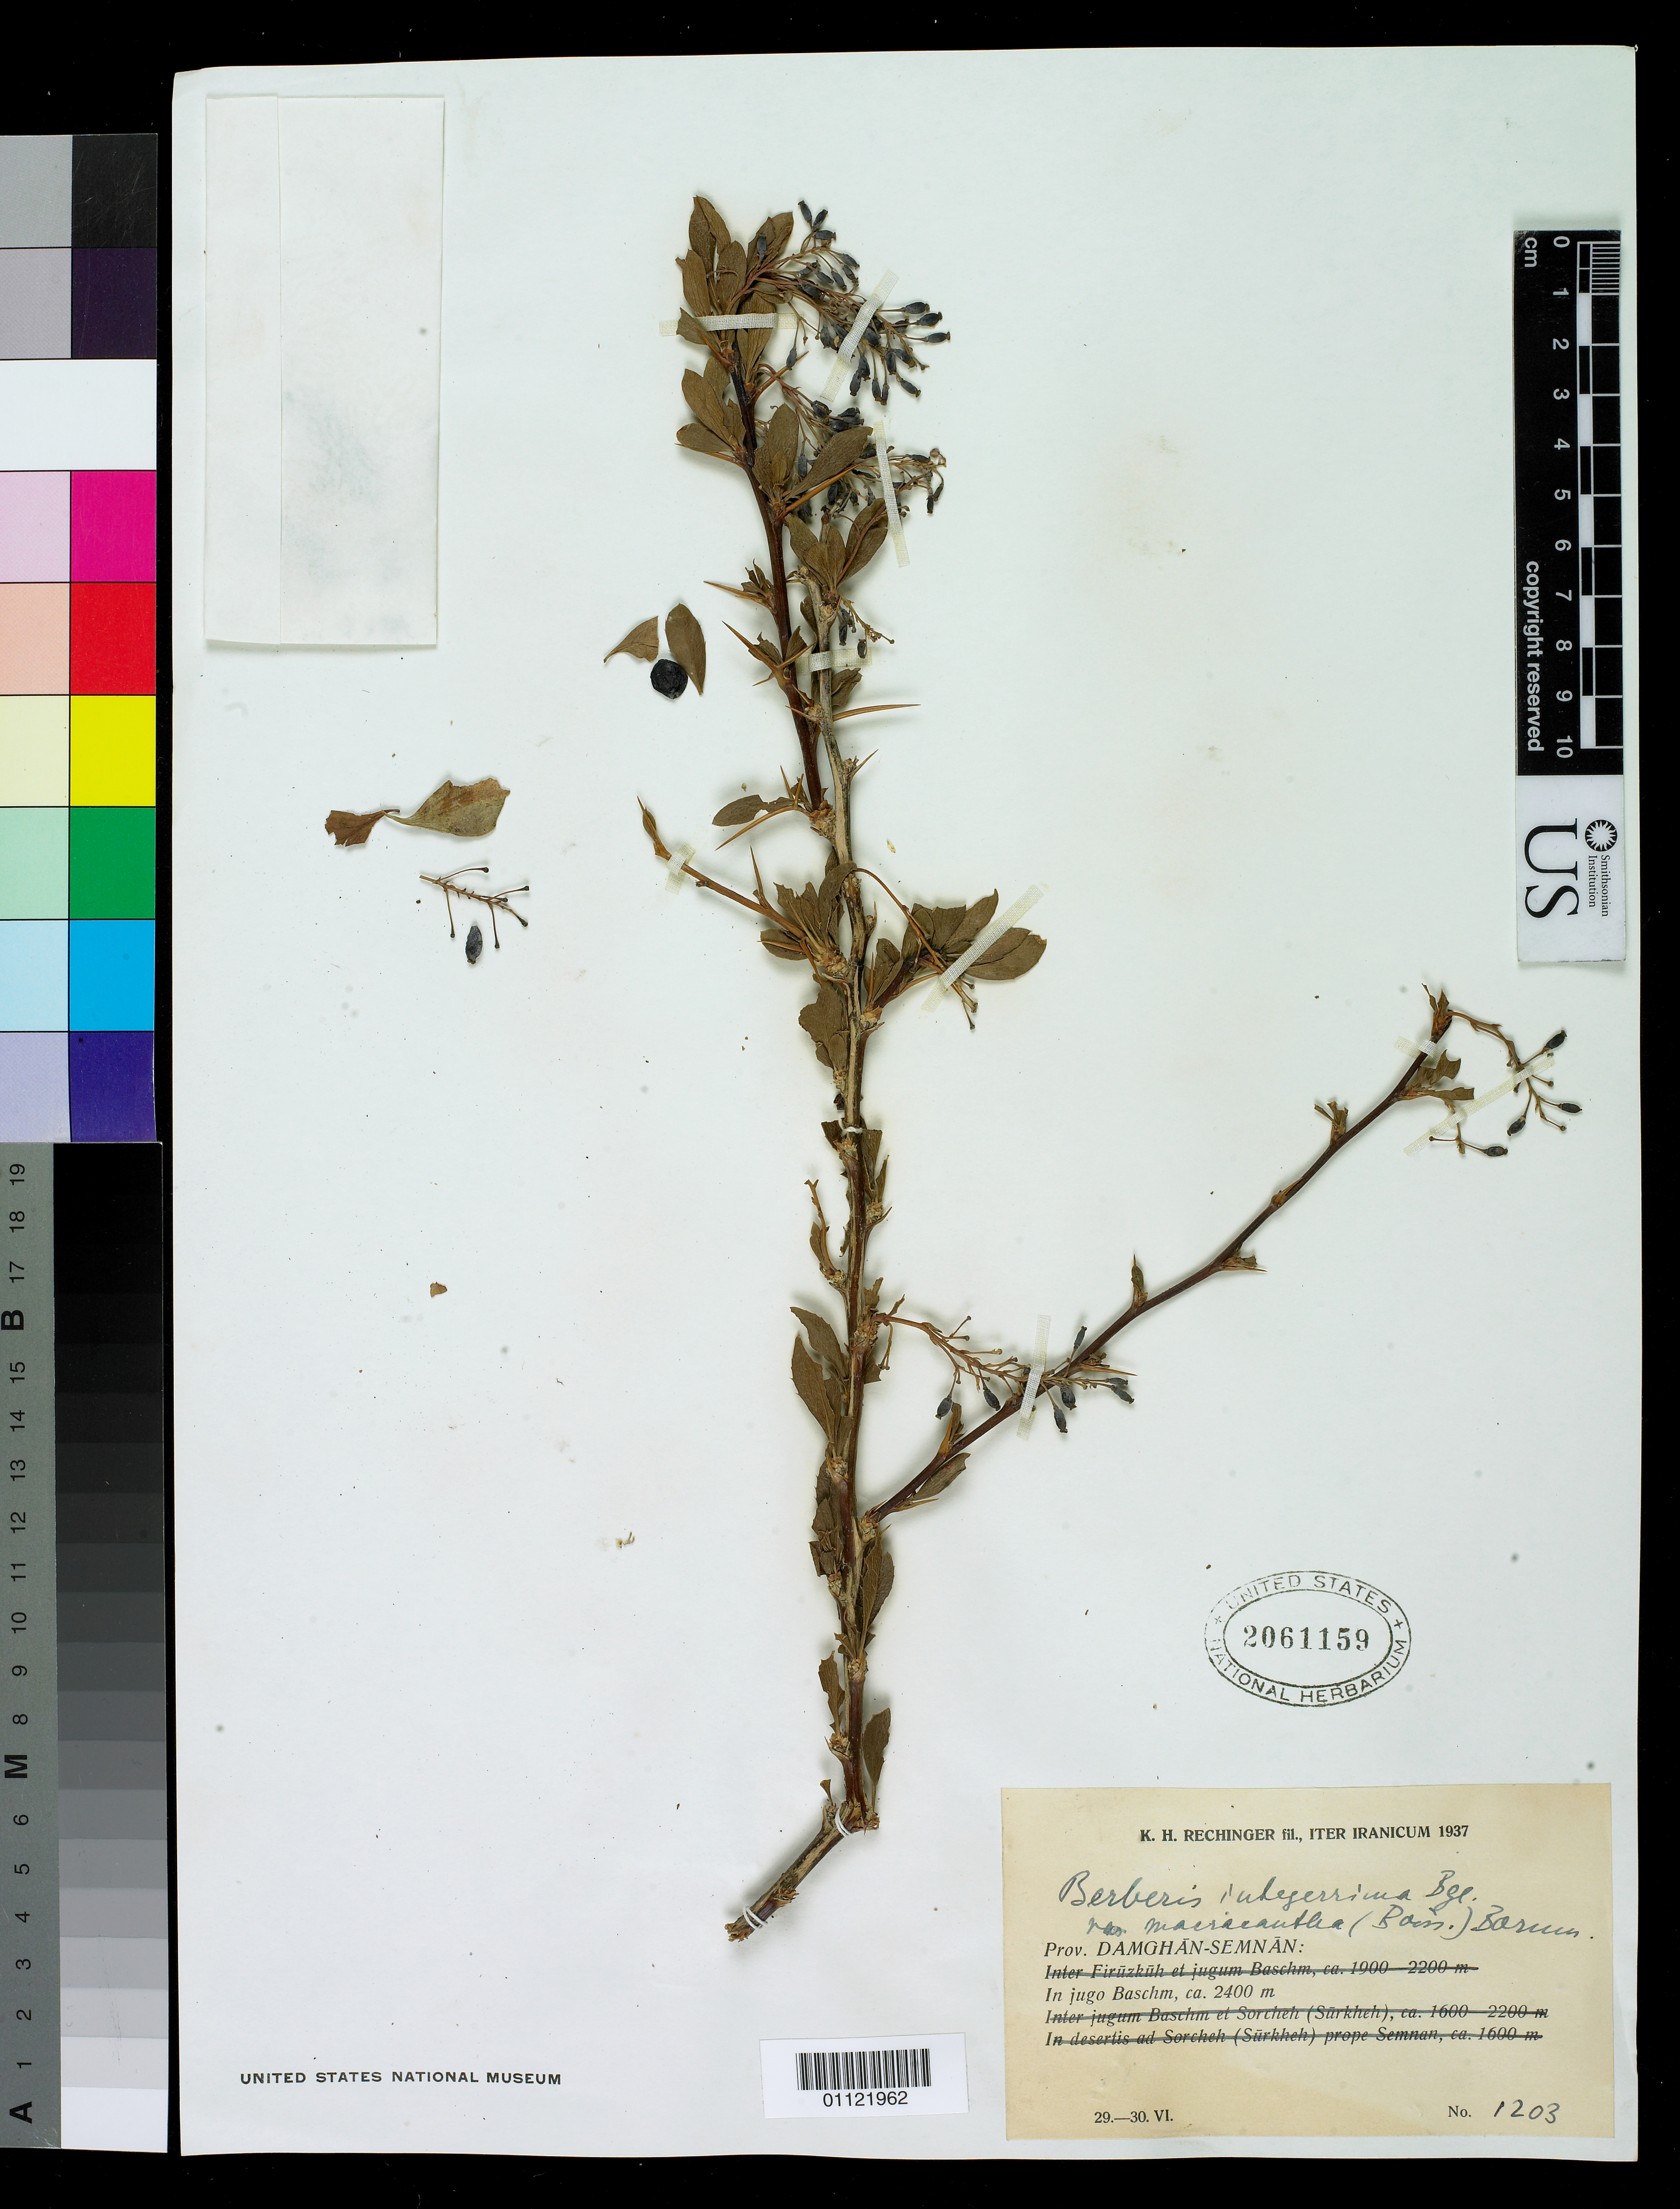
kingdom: Plantae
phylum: Tracheophyta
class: Magnoliopsida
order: Ranunculales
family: Berberidaceae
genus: Berberis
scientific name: Berberis integerrima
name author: Bunge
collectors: K. H. Rechinger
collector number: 1203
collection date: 1937-06-29/1937-06-30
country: Iran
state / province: Damghan-Semnan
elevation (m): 2400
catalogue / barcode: US 2061159